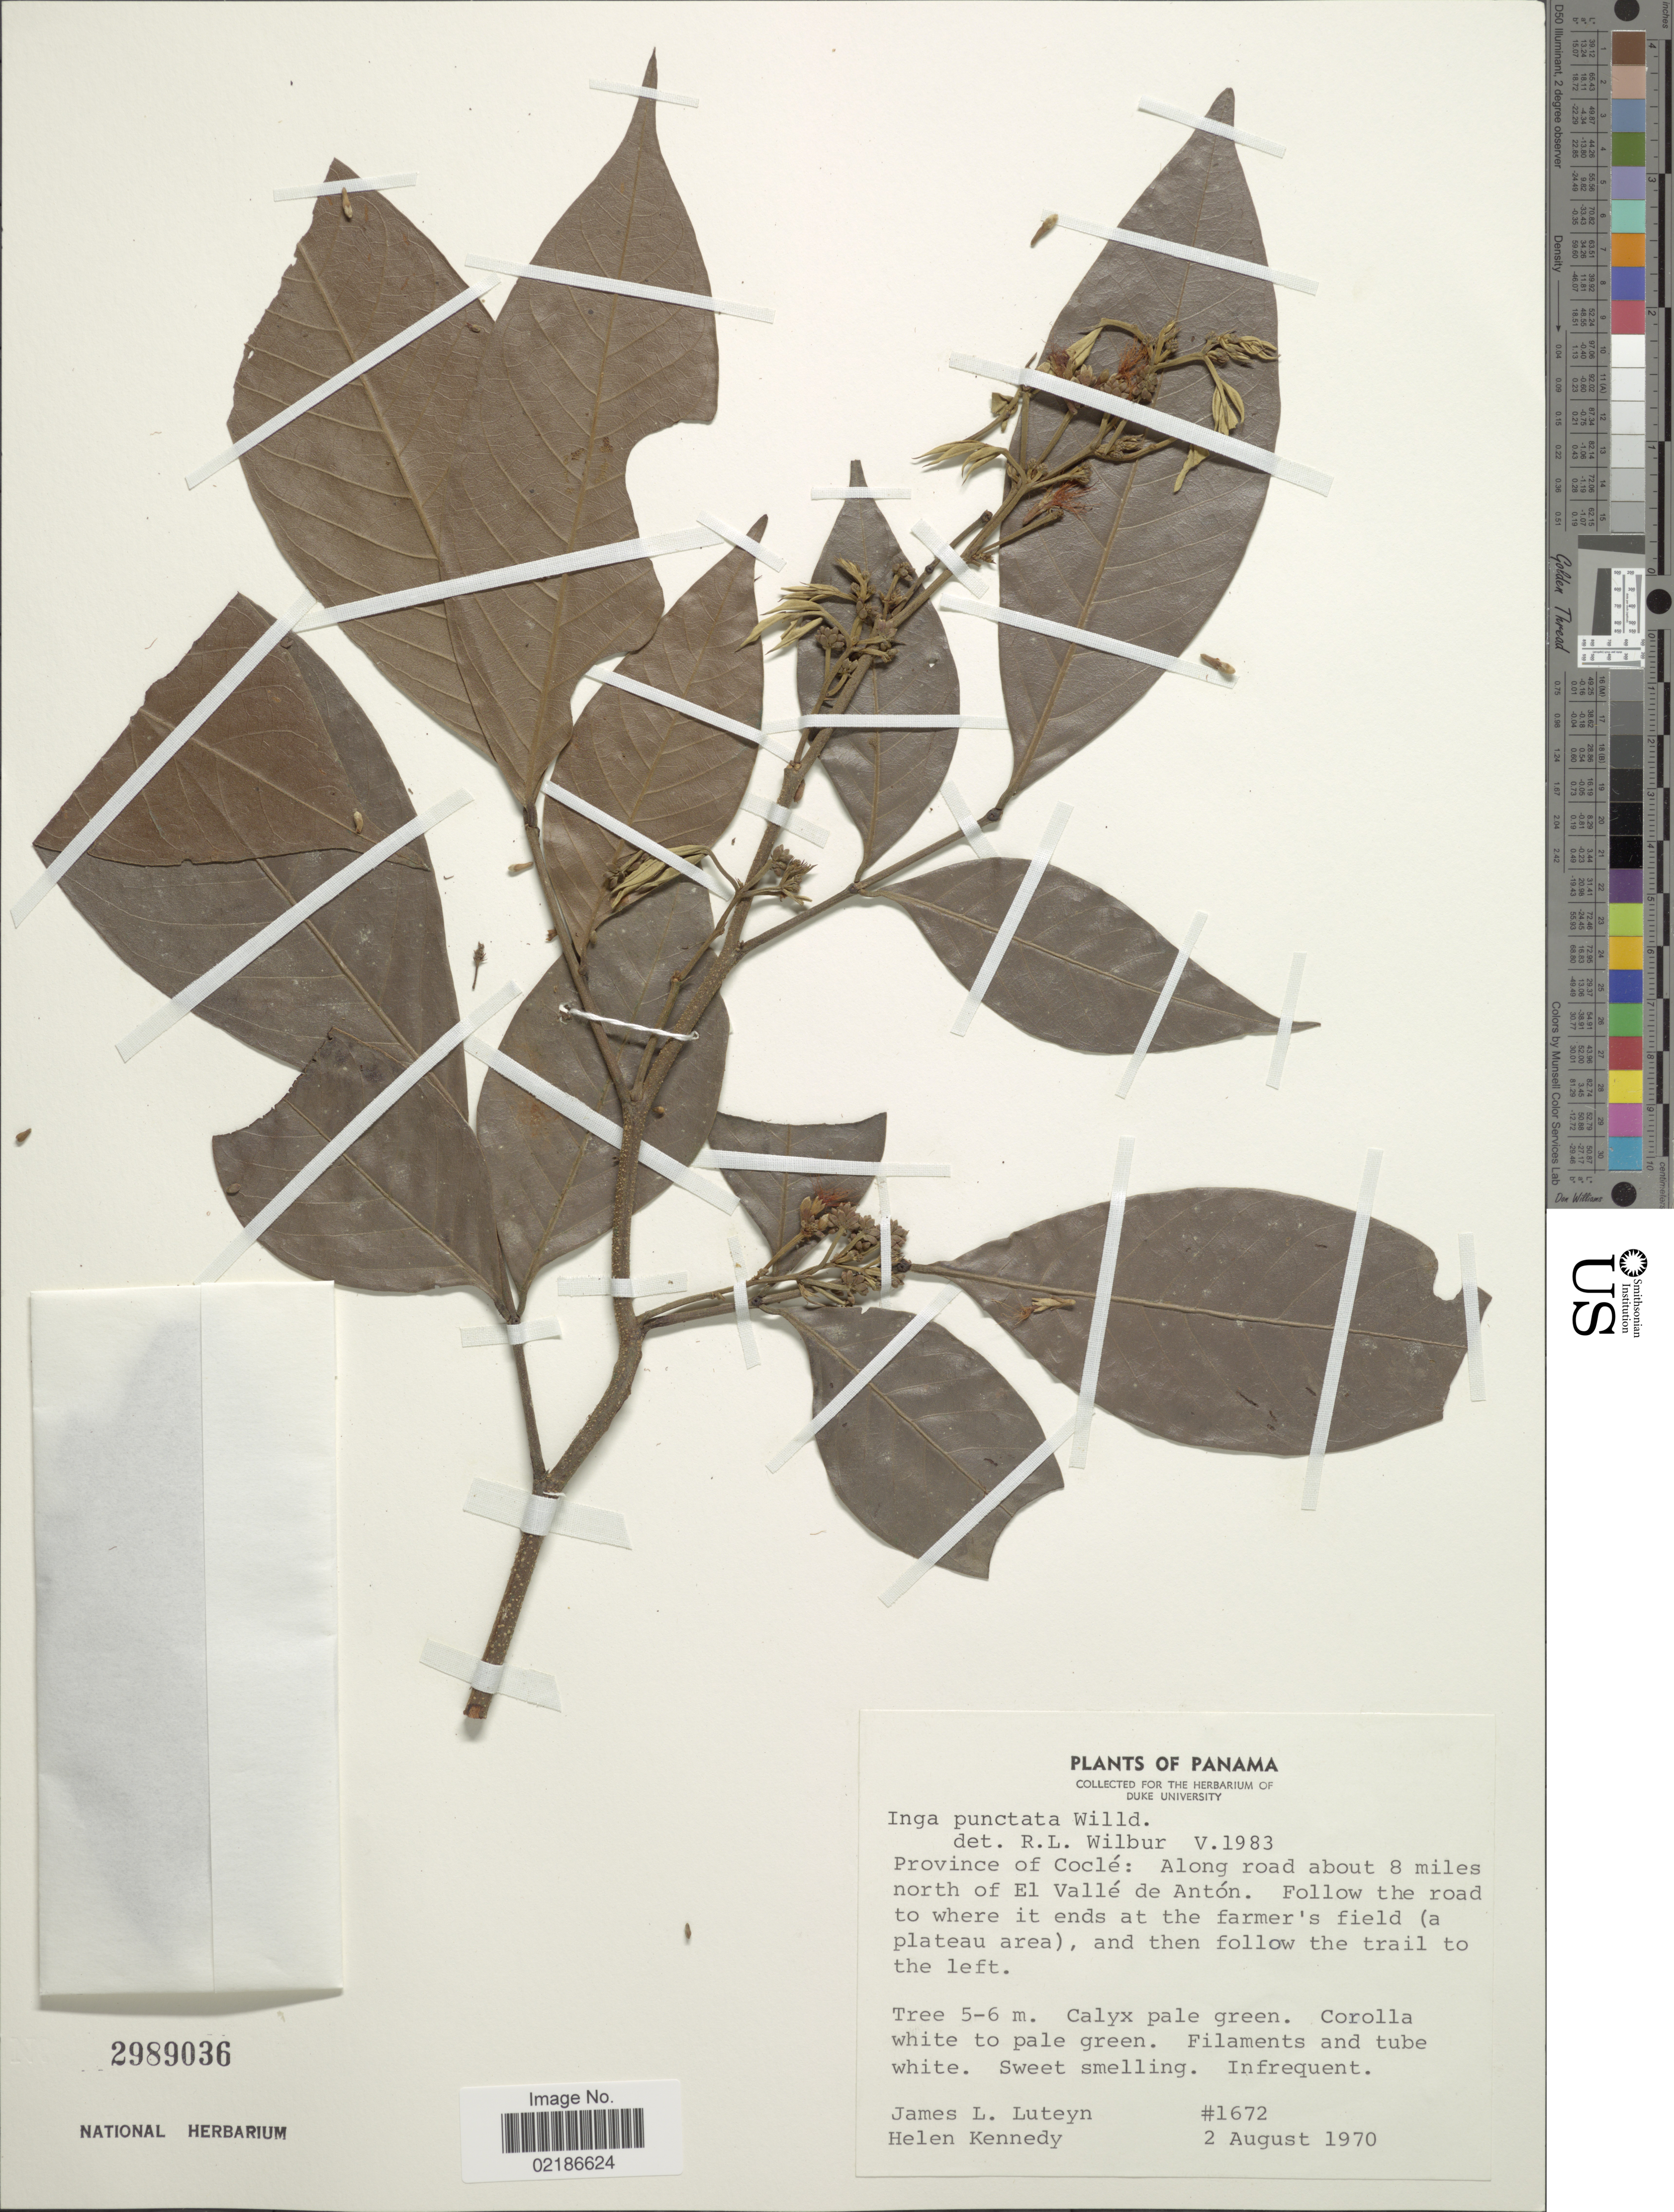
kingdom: Plantae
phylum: Tracheophyta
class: Magnoliopsida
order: Fabales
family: Fabaceae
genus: Inga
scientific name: Inga punctata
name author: Willd.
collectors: J. L. Luteyn & H. Kennedy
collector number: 1672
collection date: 1970-08-02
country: Panama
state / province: Coclé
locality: Along road about 8 miles north of El Valle de Anton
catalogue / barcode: US 2989036